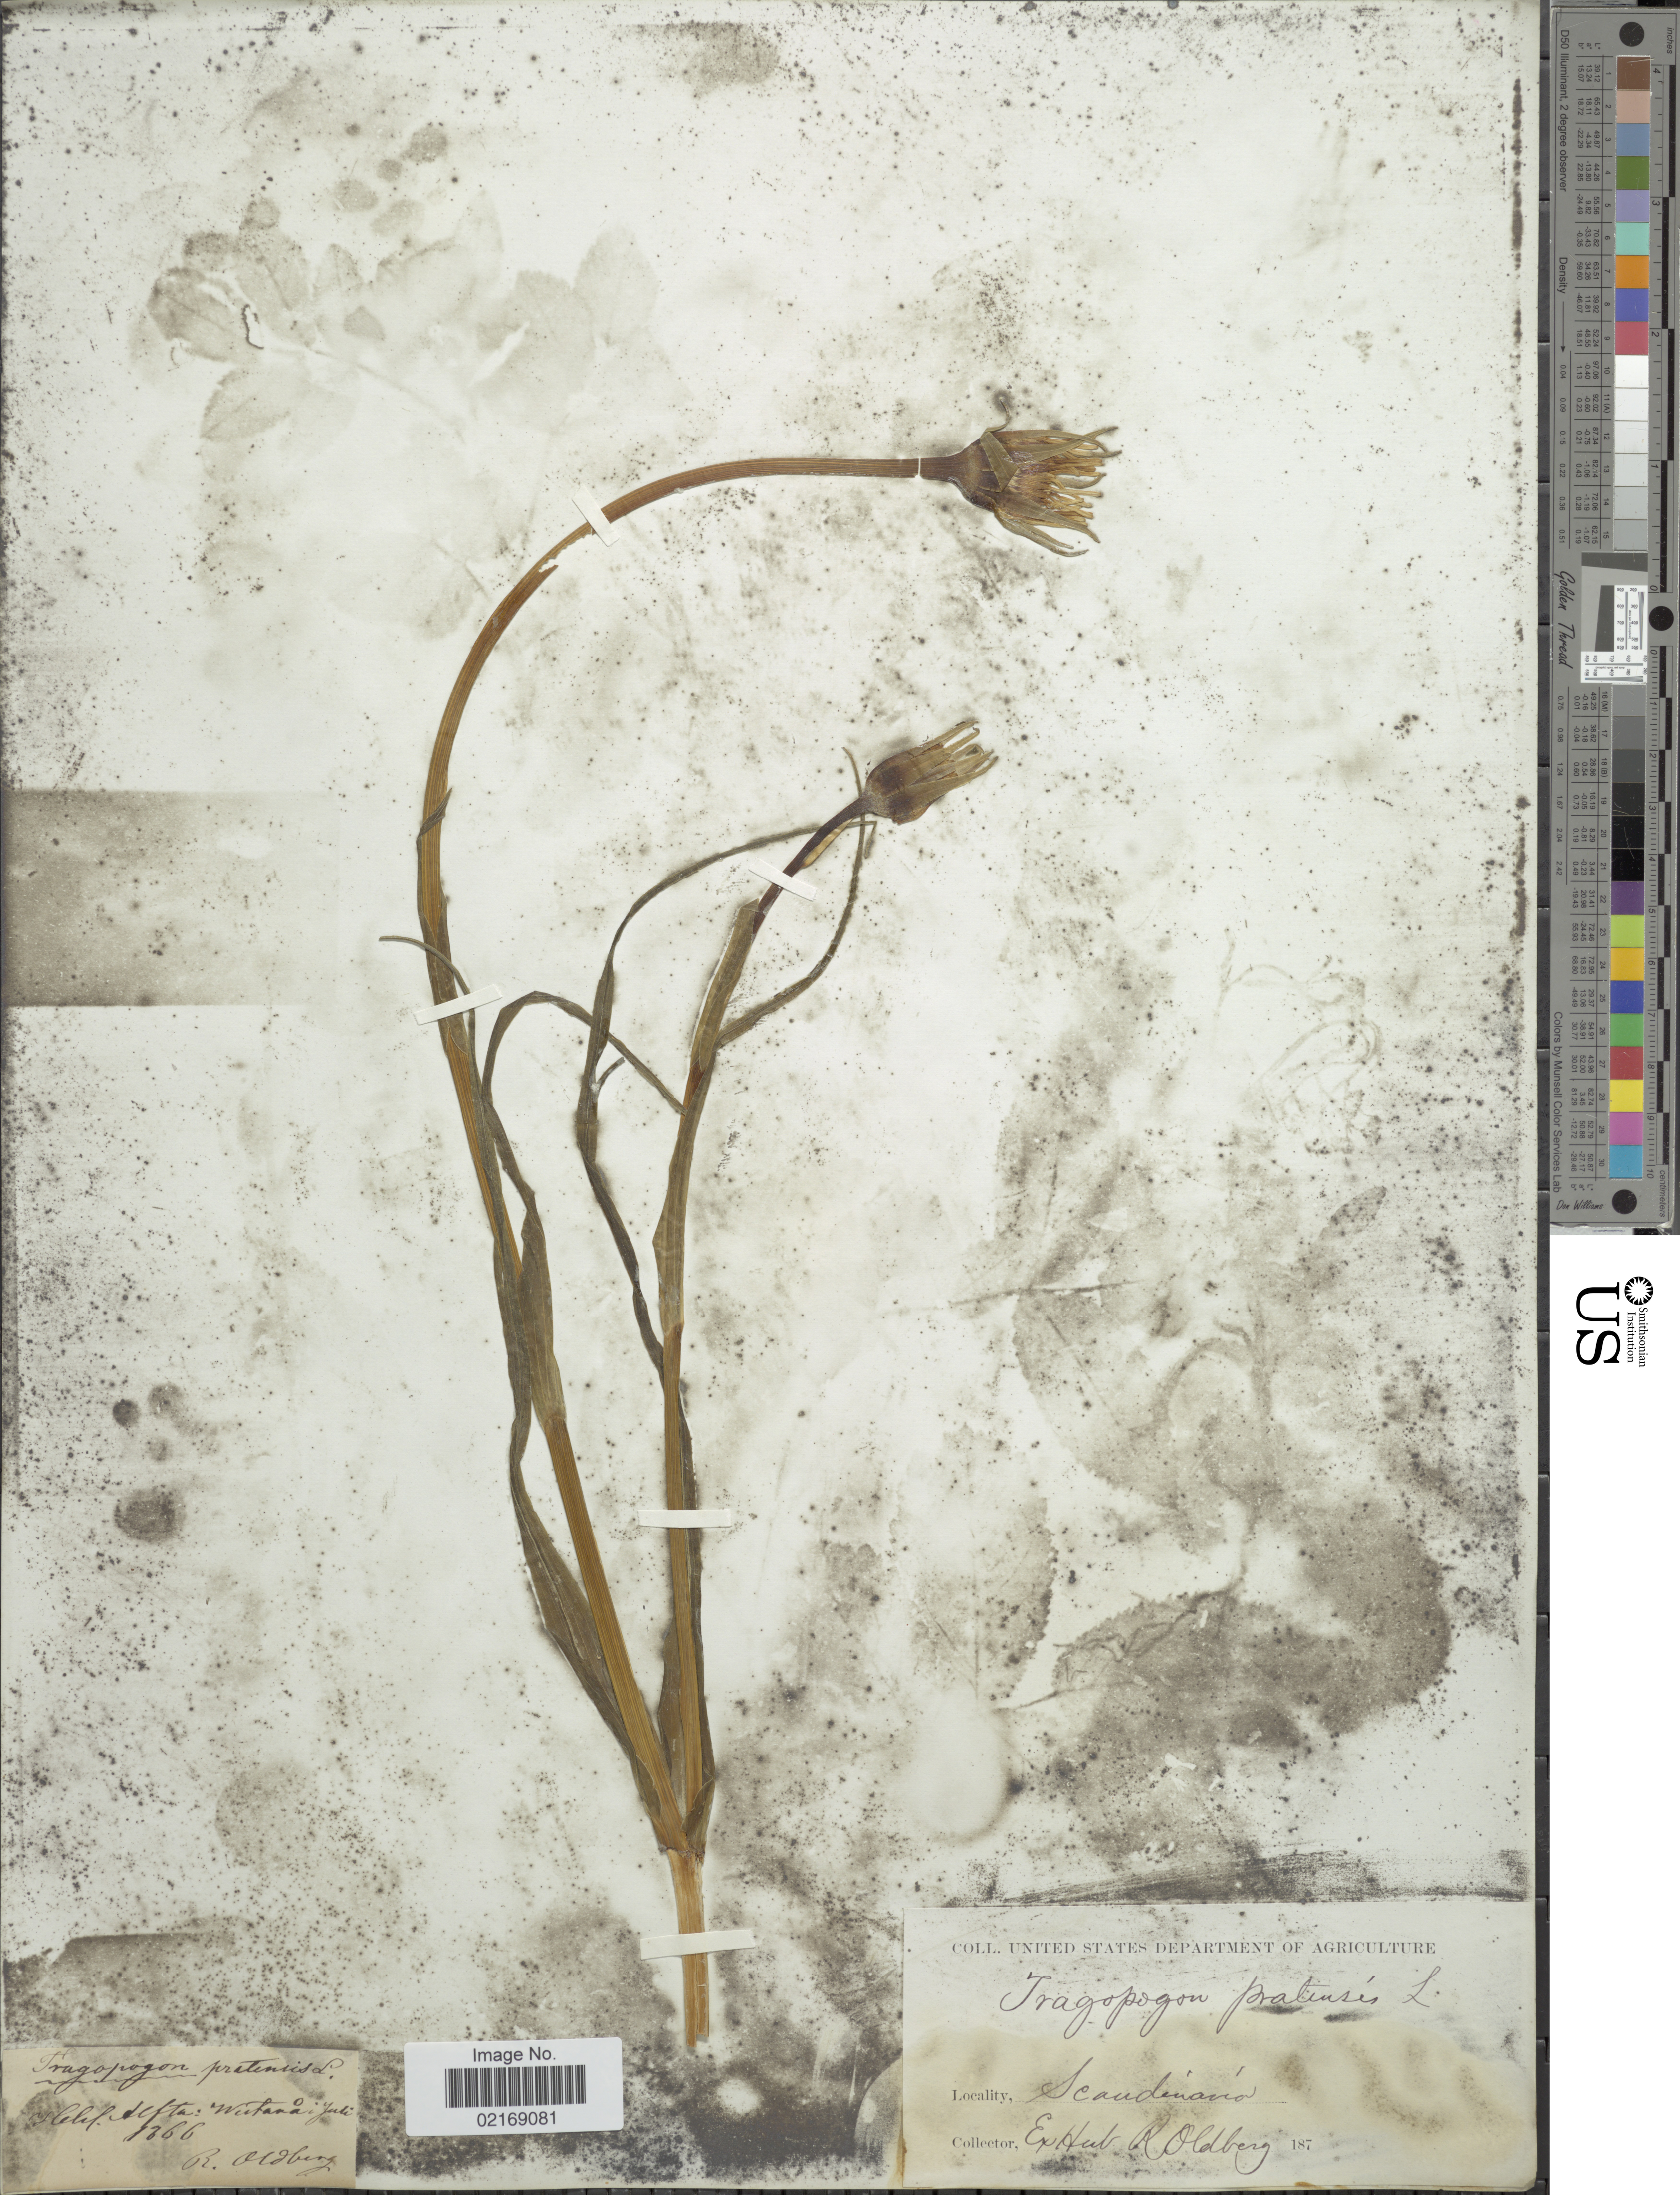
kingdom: Plantae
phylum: Tracheophyta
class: Magnoliopsida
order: Asterales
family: Asteraceae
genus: Tragopogon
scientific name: Tragopogon pratensis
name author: L.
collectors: R. Oldberg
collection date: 1866-07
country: Sweden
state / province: Gävleborg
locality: Helsl. Alfta: Wastana[= Västanå] Scandinavia